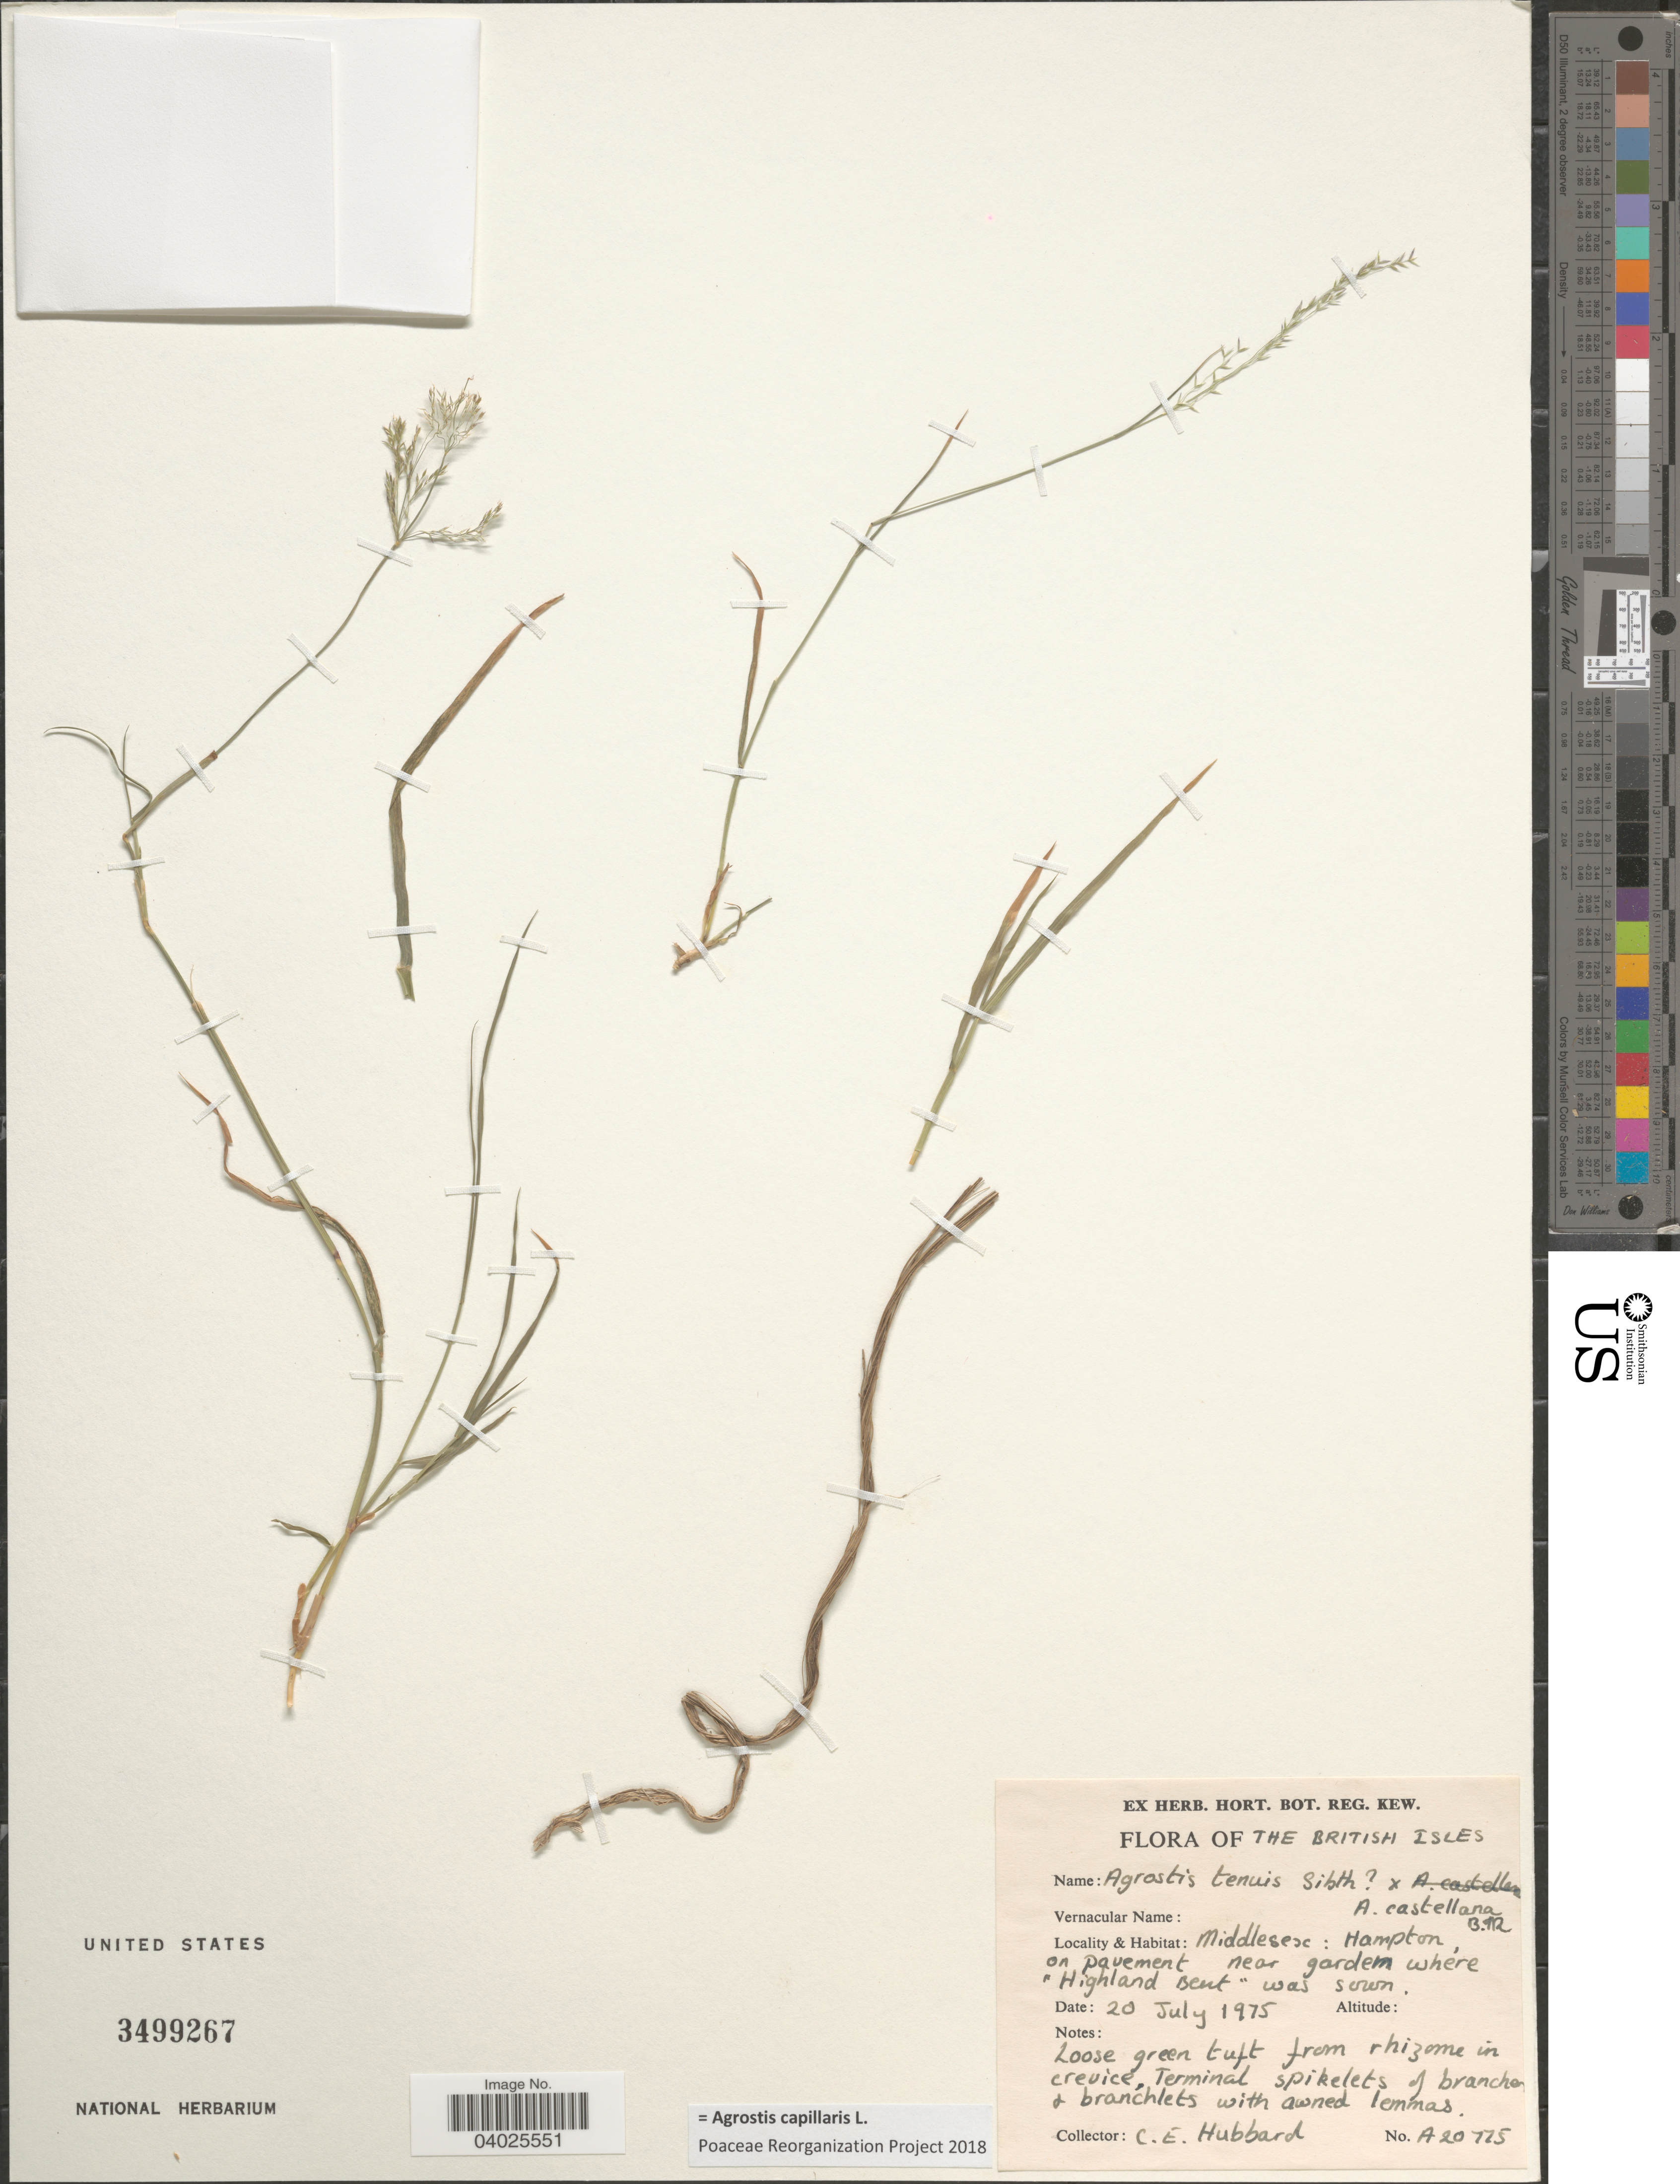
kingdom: Plantae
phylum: Tracheophyta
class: Liliopsida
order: Poales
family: Poaceae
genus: Agrostis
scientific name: Agrostis capillaris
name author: L.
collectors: C. E. Hubbard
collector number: A 20775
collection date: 1975-07-20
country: United Kingdom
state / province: England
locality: The British Isles. Middlesex : Hampton, on pavement near garden.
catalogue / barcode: US 3499267